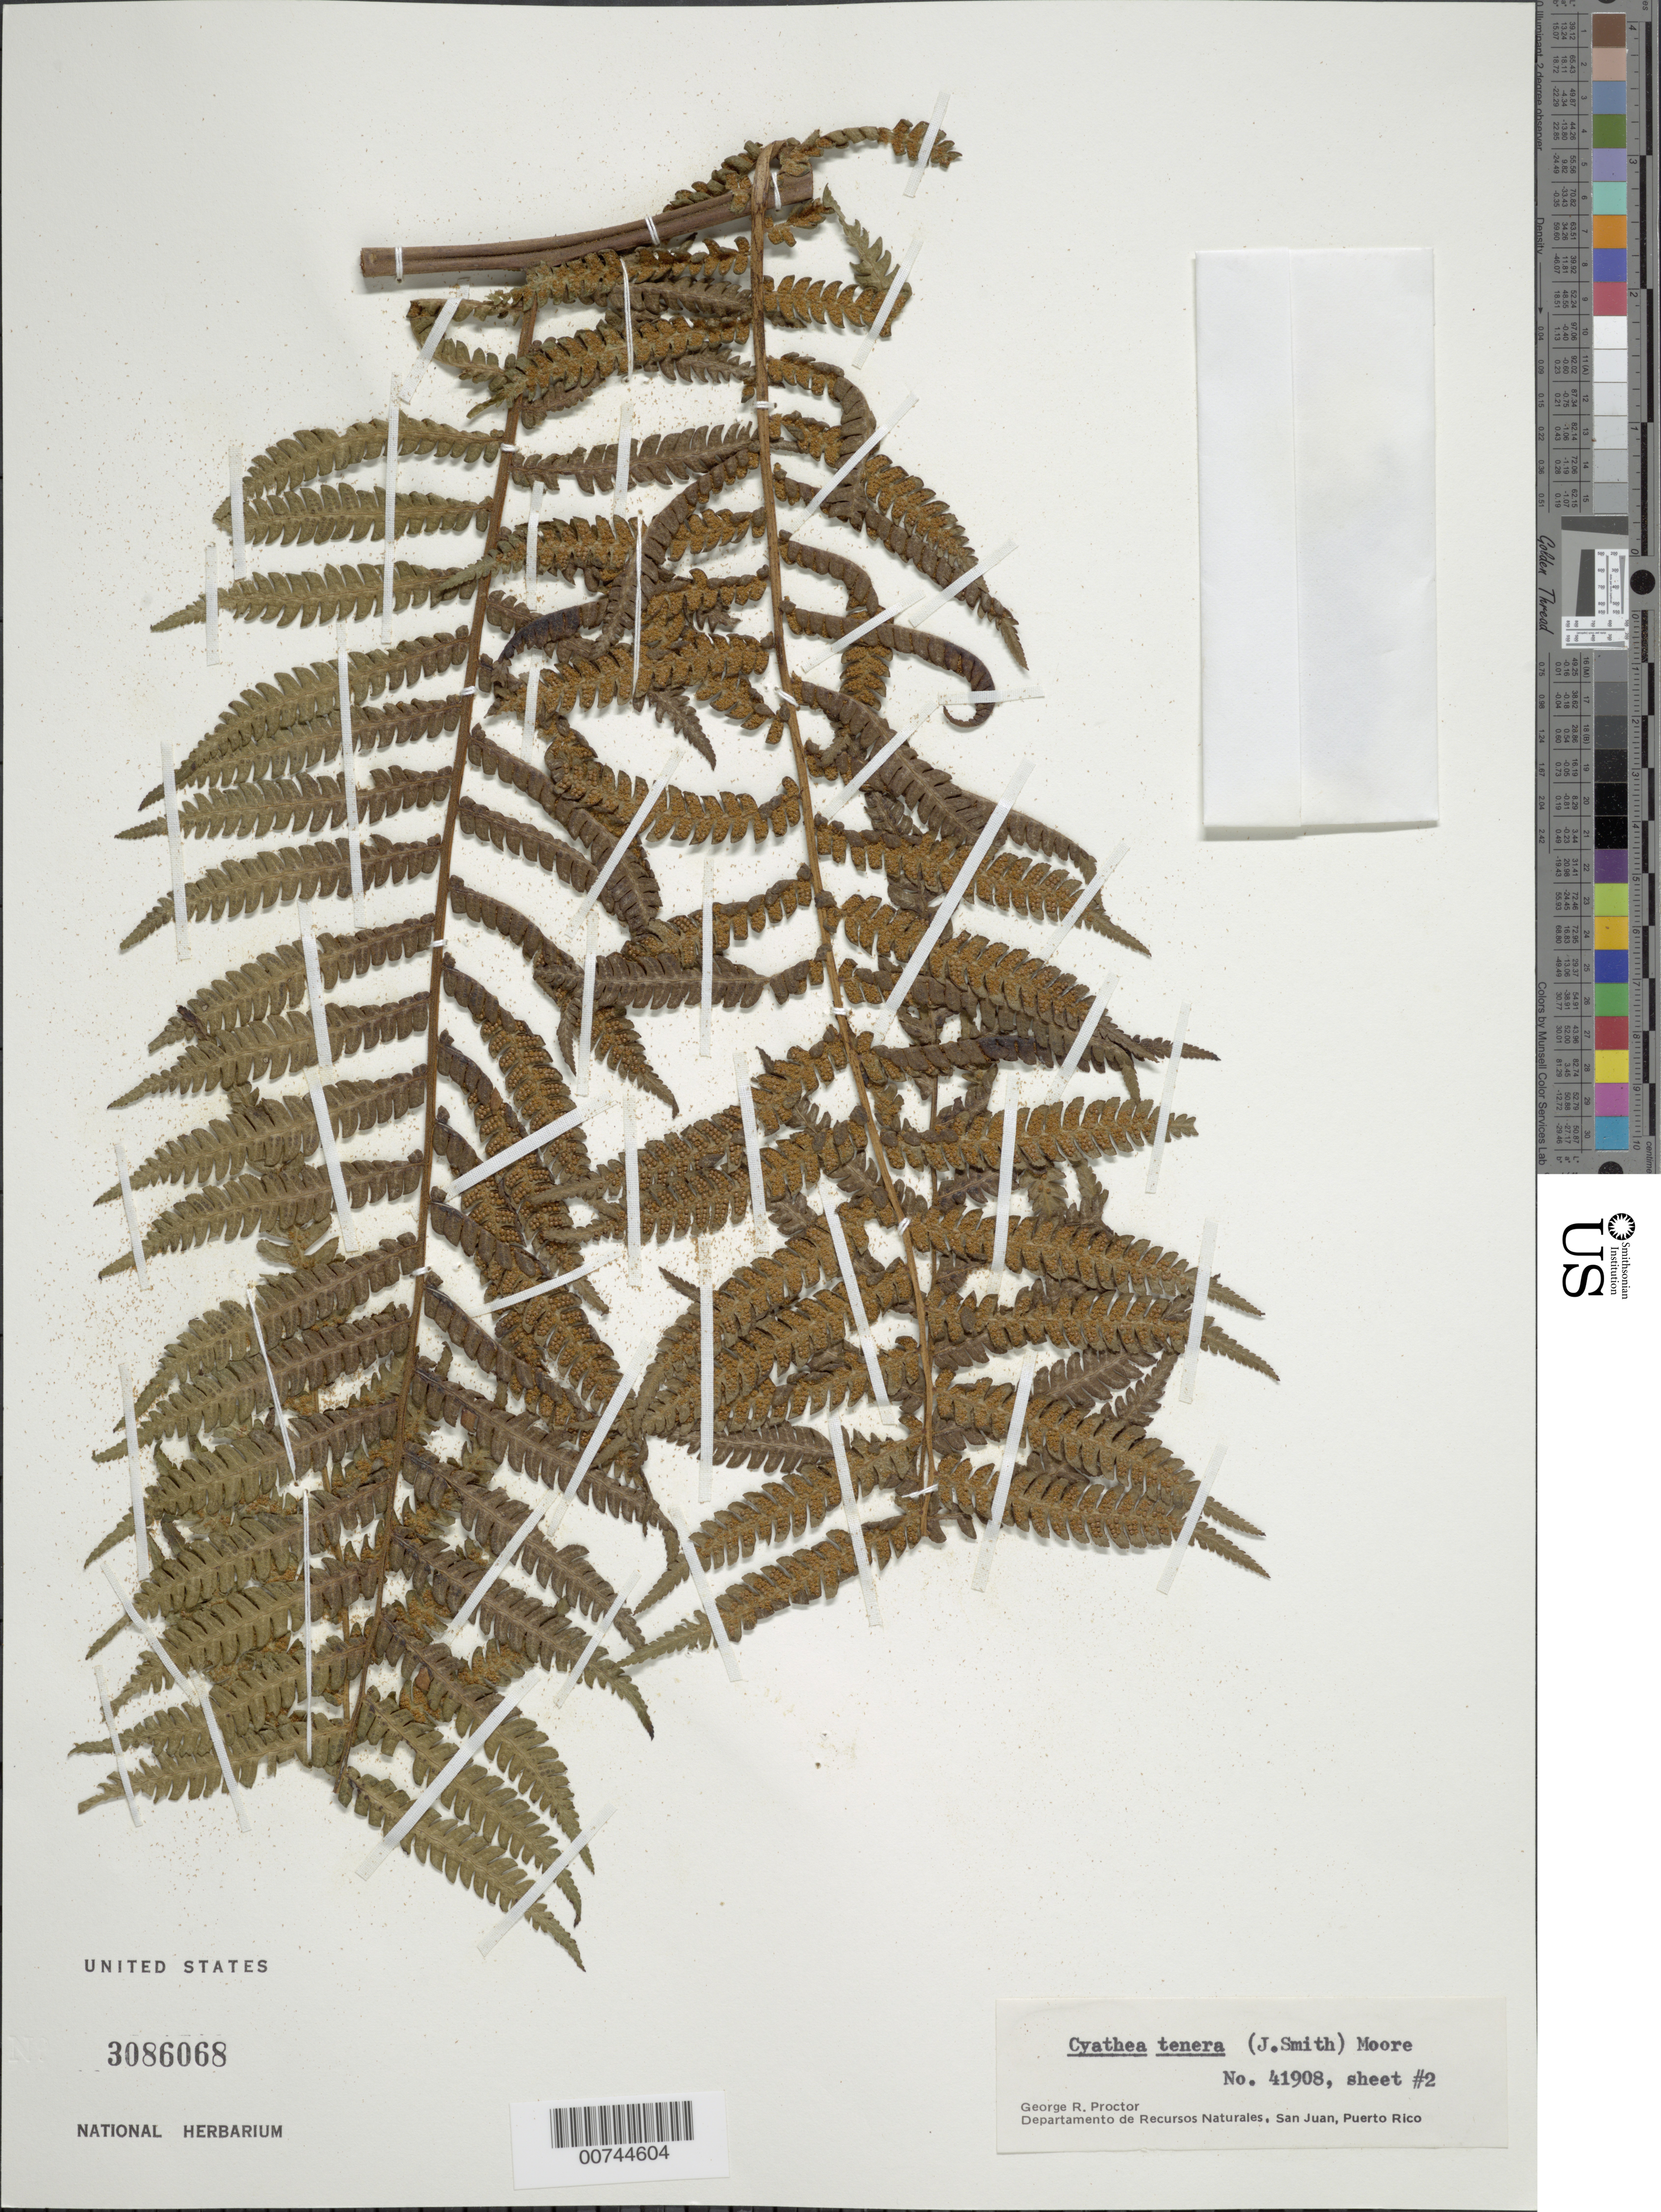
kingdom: Plantae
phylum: Tracheophyta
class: Polypodiopsida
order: Cyatheales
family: Cyatheaceae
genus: Cyathea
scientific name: Cyathea tenera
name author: (J. Sm. ex Hook.) T. Moore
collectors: G. R. Proctor & R. Padrón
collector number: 41908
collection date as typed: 09 Jul 1986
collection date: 1986-07-09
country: Puerto Rico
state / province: Maricao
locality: Maricao State Forest: Quinina area N. of road 120, km 15.5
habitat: Stout tree-fern c. 2.5 m tall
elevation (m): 820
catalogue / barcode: US 3086068